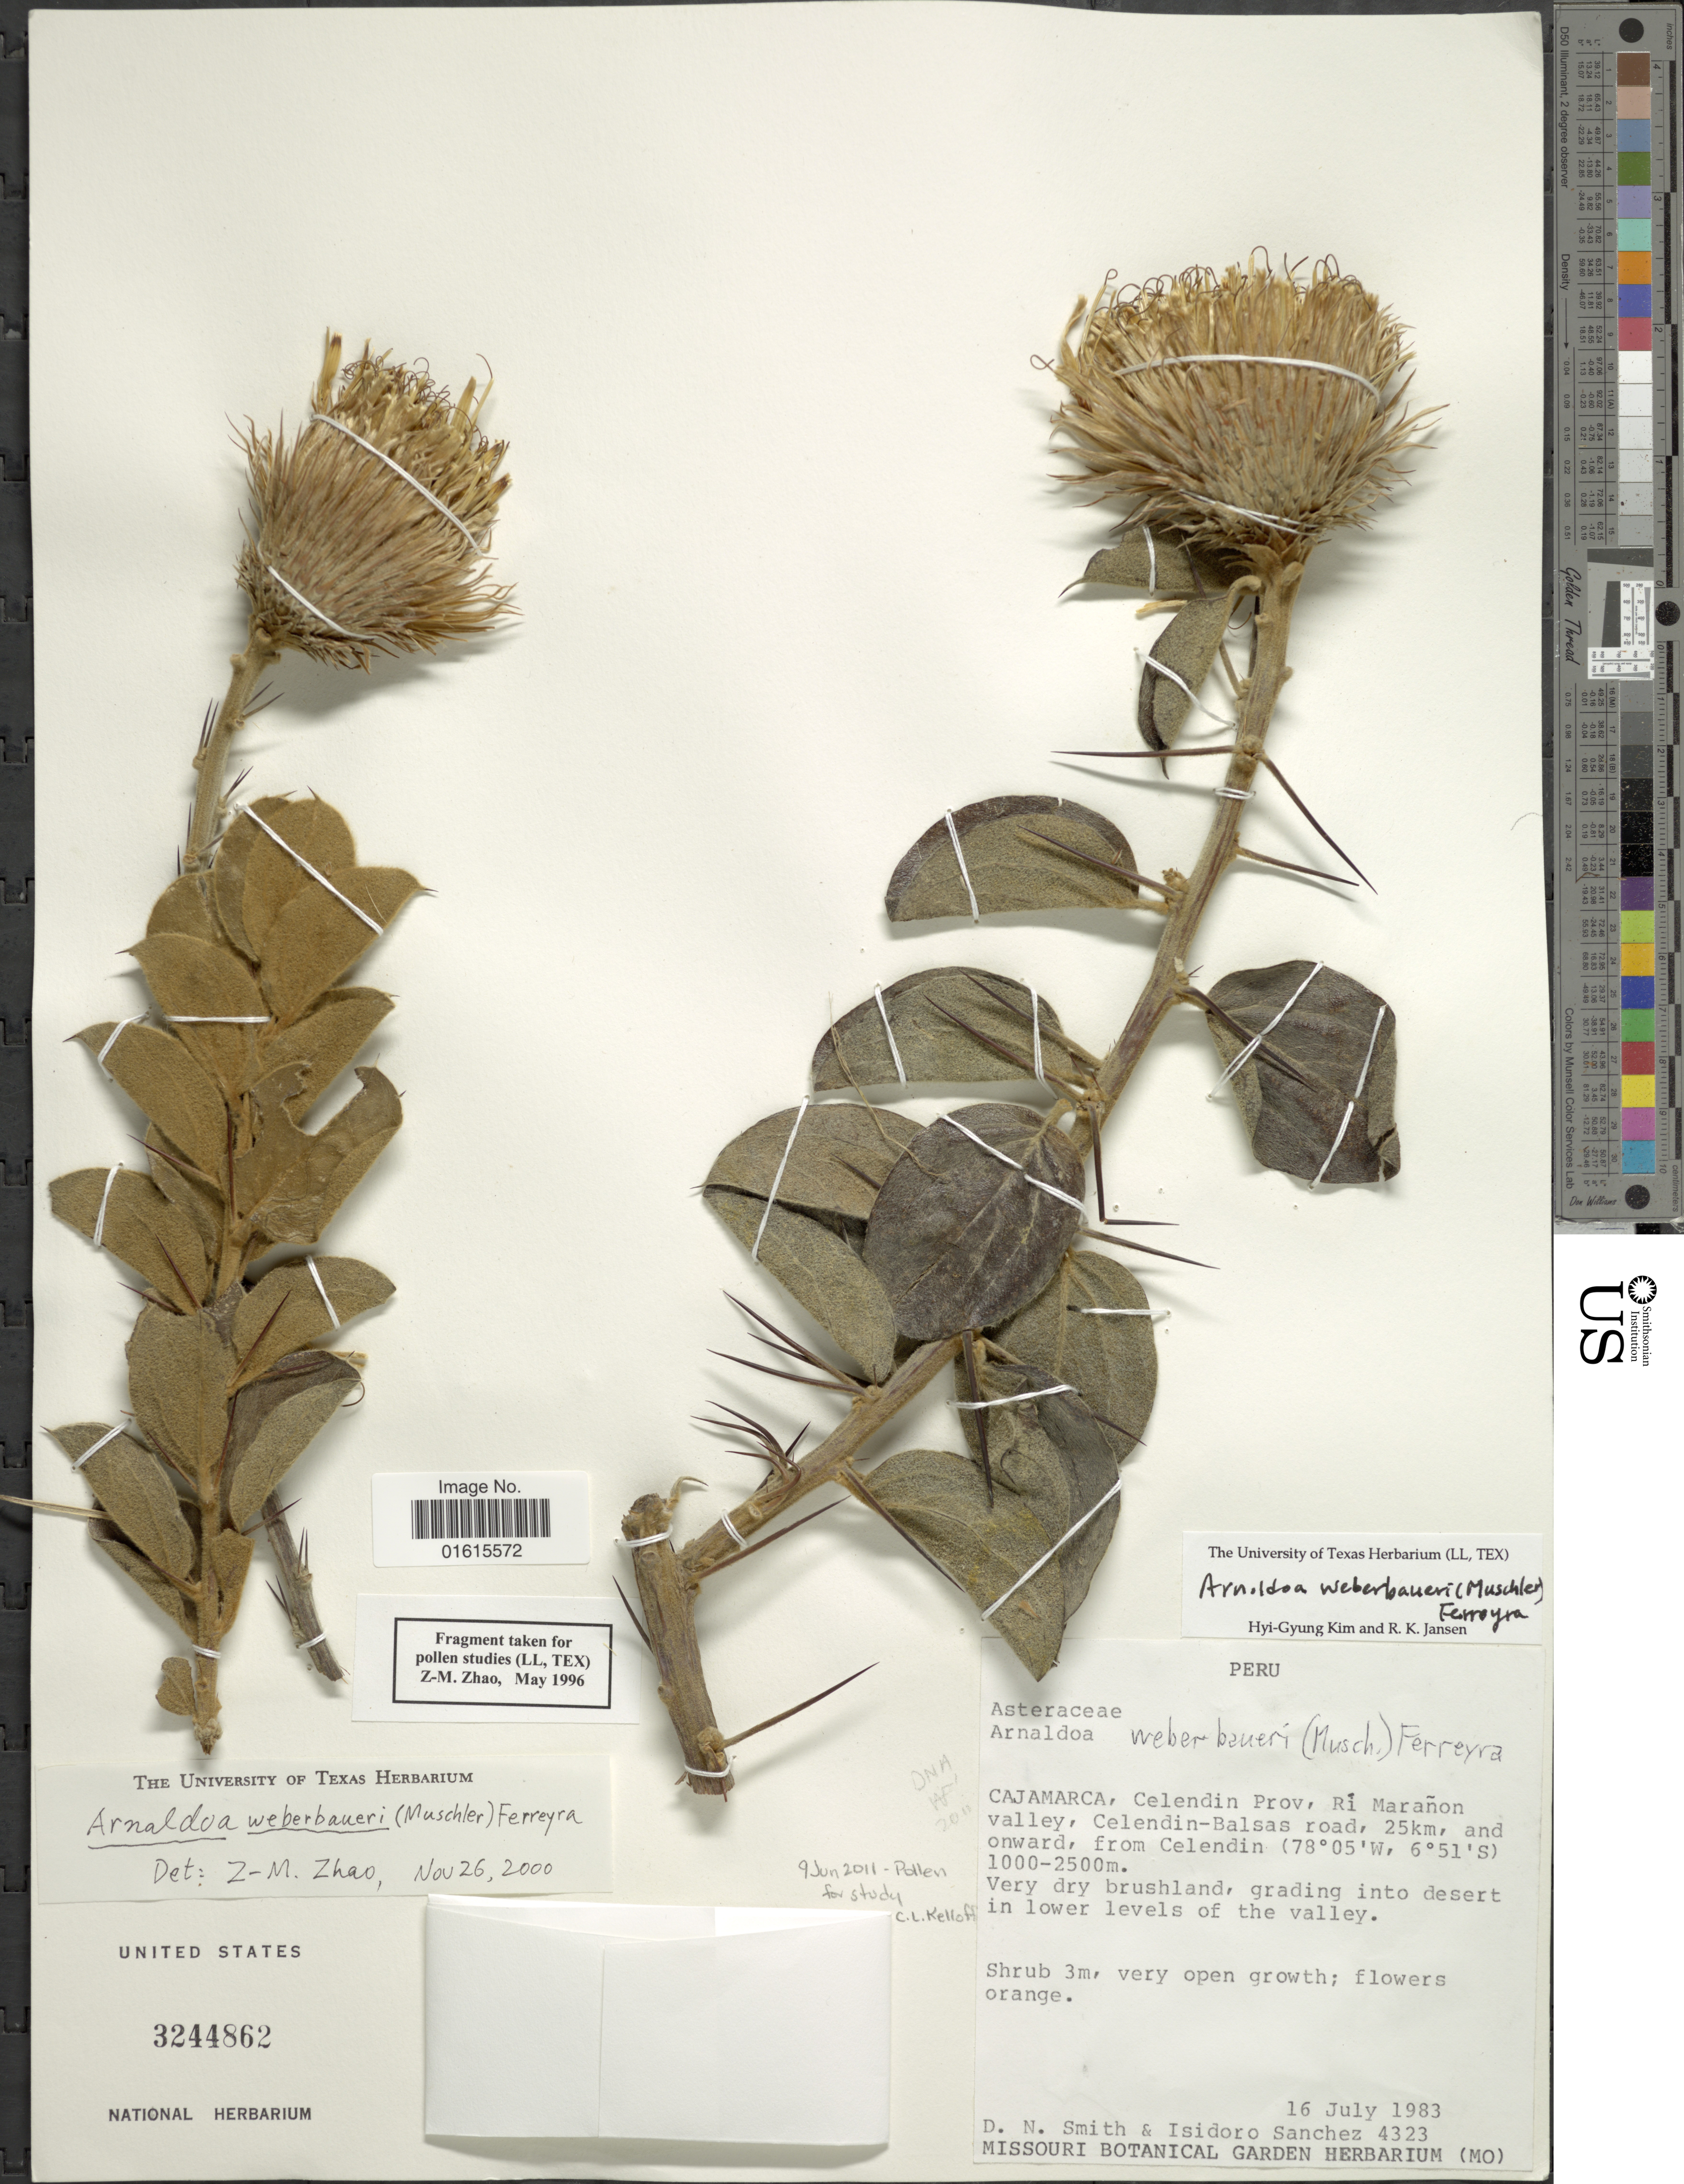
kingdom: Plantae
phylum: Tracheophyta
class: Magnoliopsida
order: Asterales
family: Asteraceae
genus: Arnaldoa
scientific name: Arnaldoa weberbaueri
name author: (Muschl.) Ferreyra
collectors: D. Smith & I. Sanchez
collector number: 4323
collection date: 1983-07-16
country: Peru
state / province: Cajamarca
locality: Celendin rov. Ri Maranon valley, Celendin-Balsas road, 25 km, and onward, from Celendin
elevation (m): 1000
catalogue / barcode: US 3244862